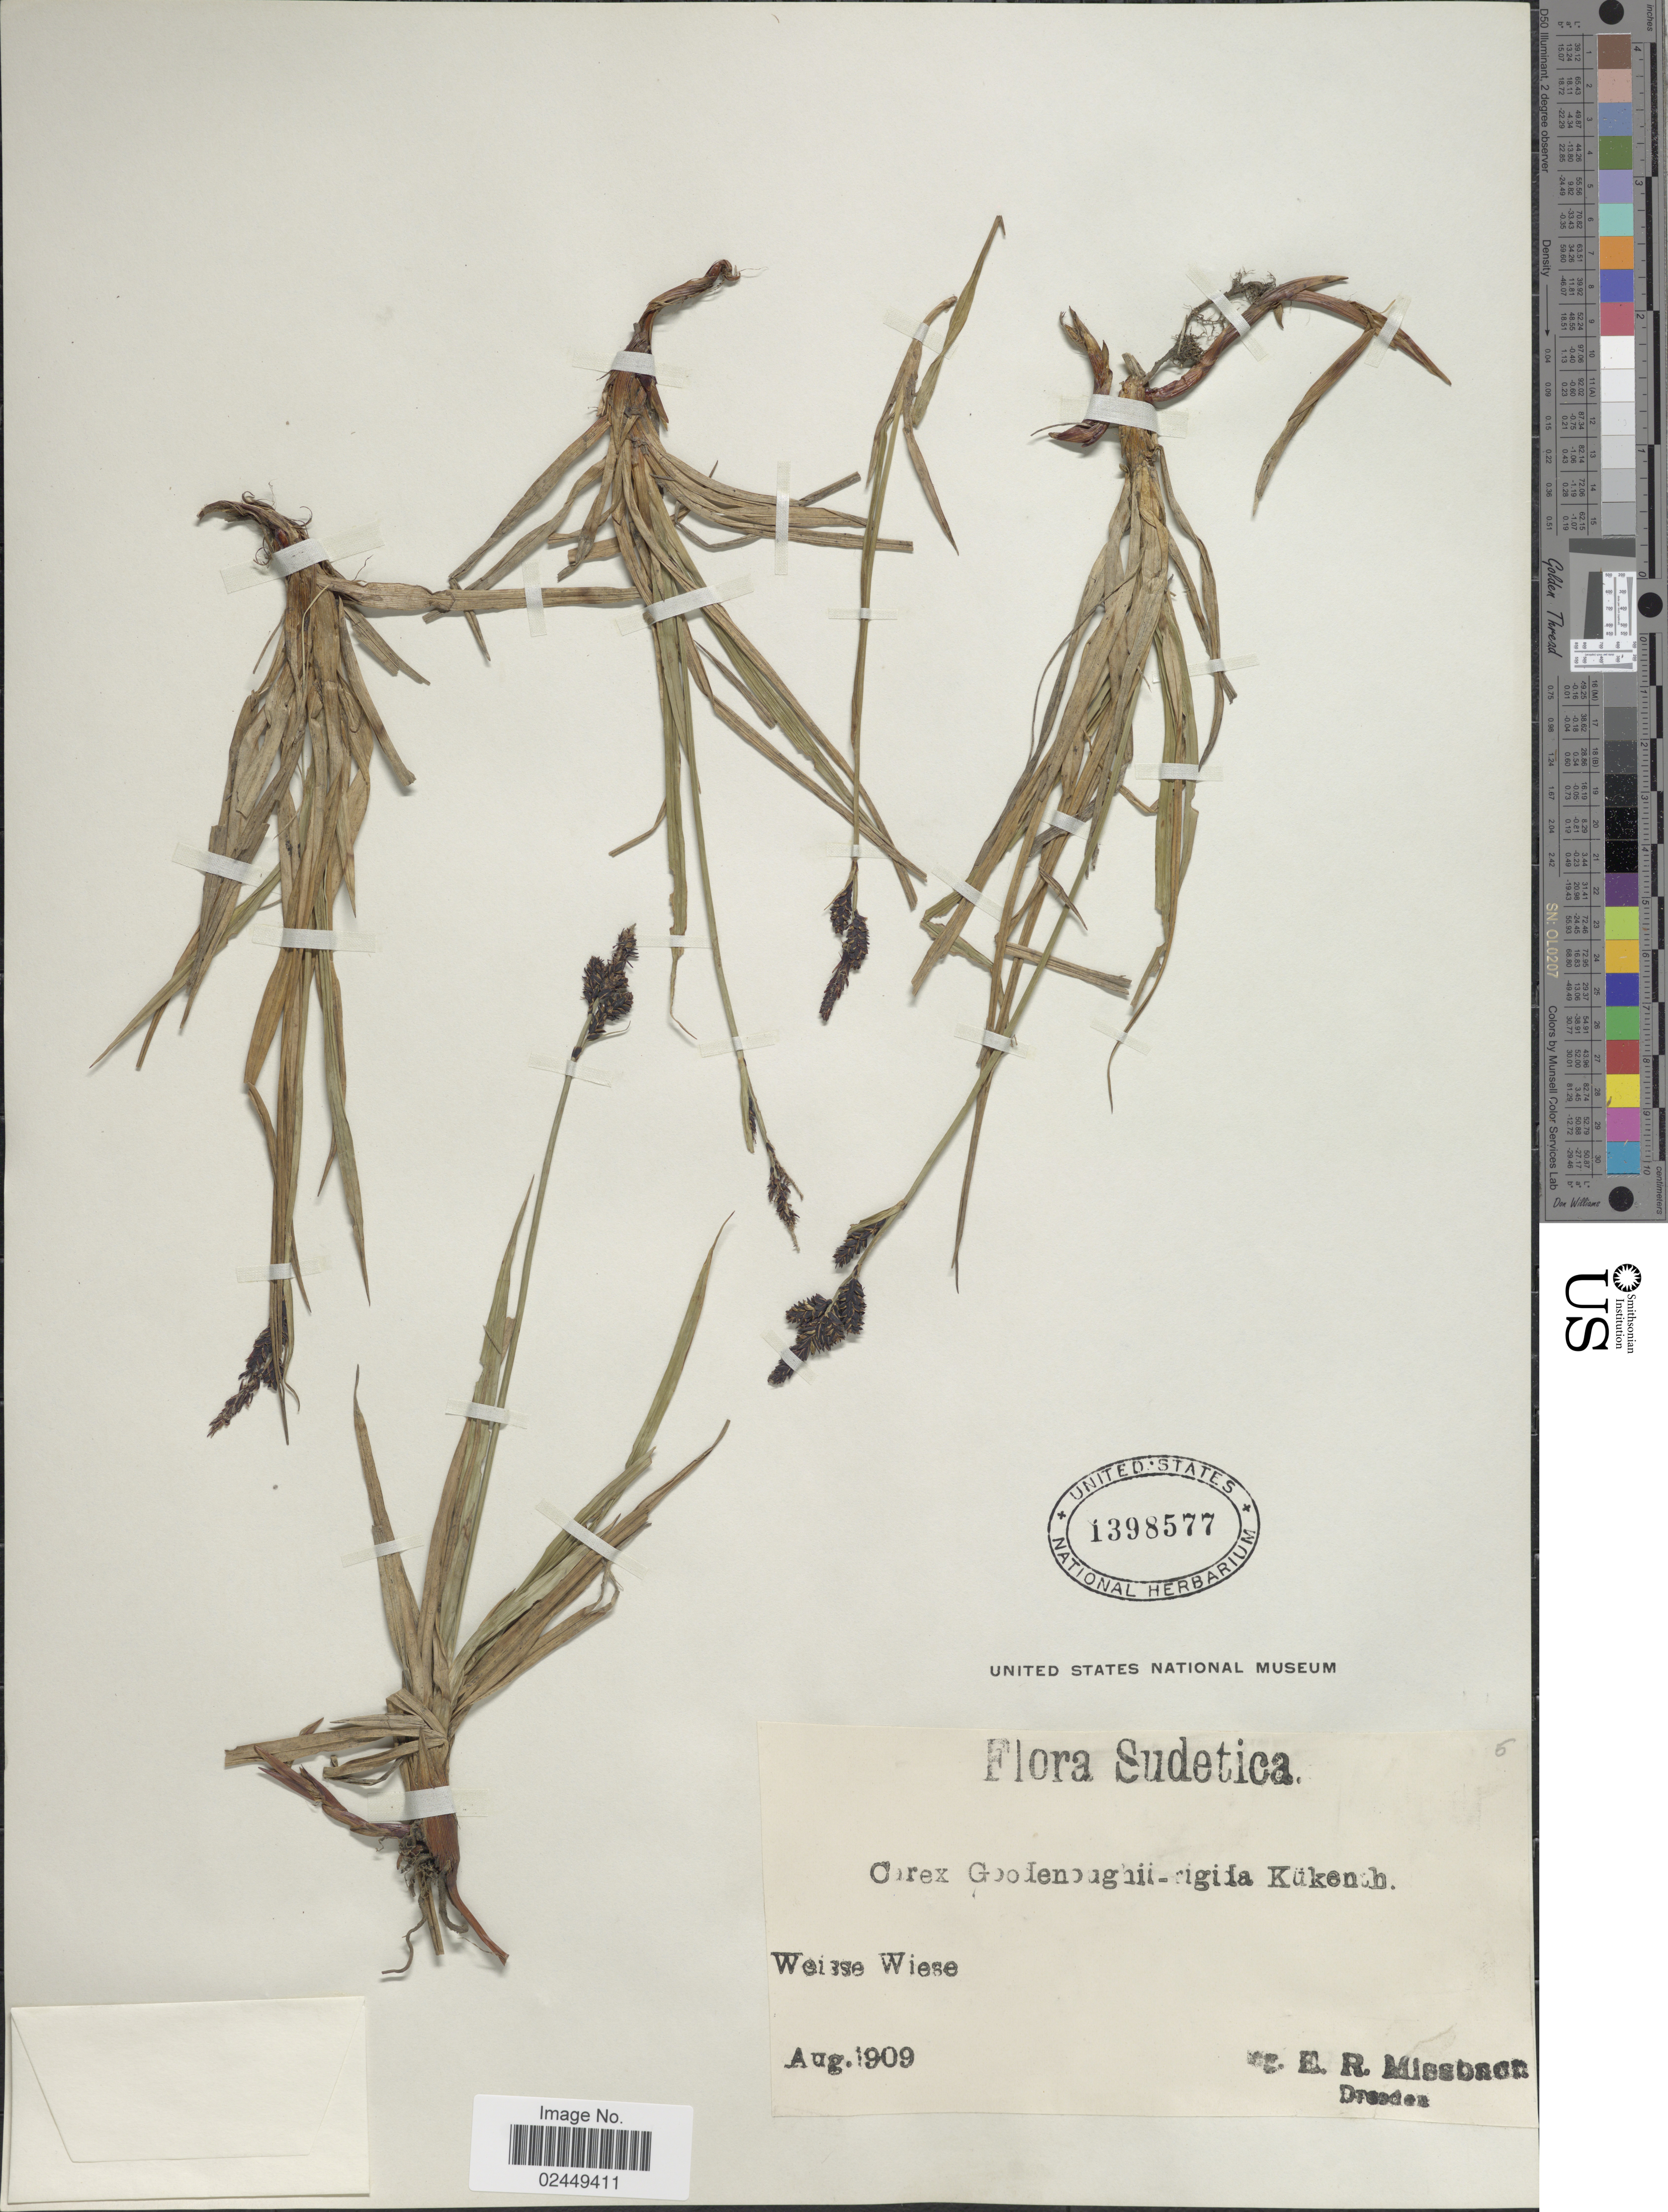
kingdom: Plantae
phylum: Tracheophyta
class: Liliopsida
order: Poales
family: Cyperaceae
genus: Carex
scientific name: Carex nigra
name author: (L.) Reichard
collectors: E. Missbach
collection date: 1909-08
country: Germany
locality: Sudetica, Weisse Wiese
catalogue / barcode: US 1398577